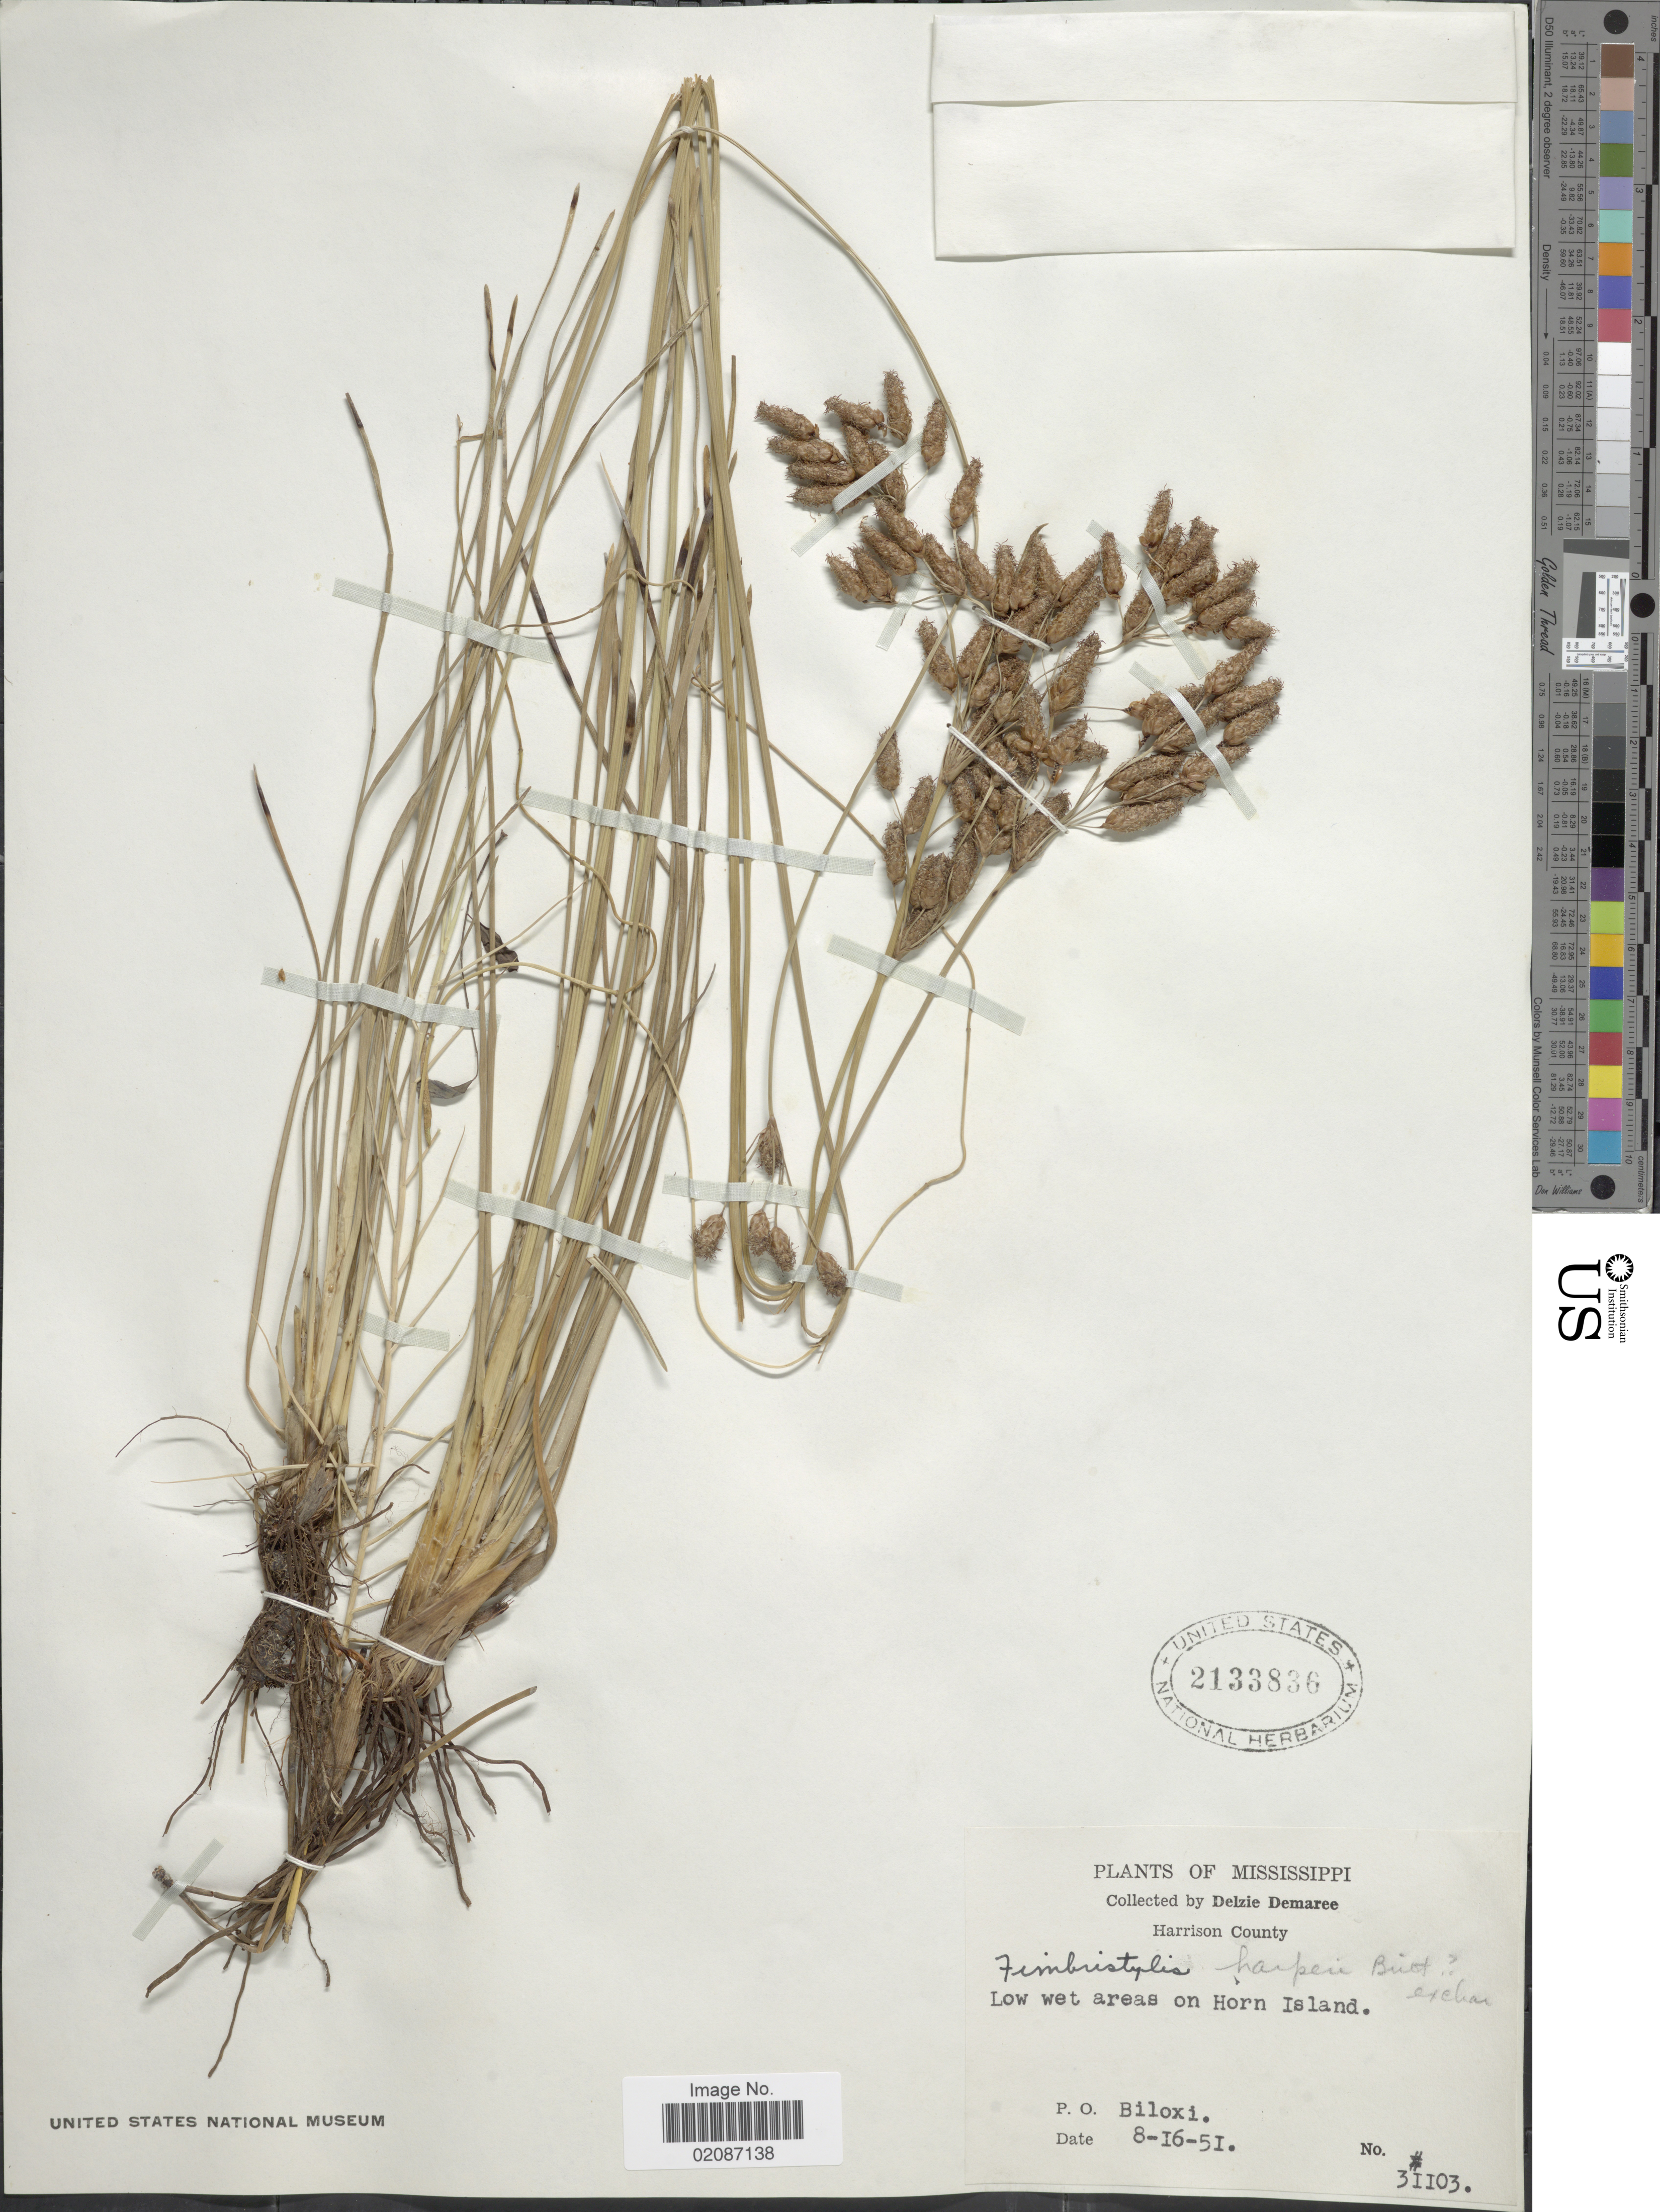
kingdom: Plantae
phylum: Tracheophyta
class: Liliopsida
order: Poales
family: Cyperaceae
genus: Fimbristylis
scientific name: Fimbristylis spadicea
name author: (L.) Vahl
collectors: D. Demaree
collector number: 31103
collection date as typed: Transcribed d/m/y: 16/8/51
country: United States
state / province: Mississippi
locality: Harrison Island, Horn Island, P.O. Biloxi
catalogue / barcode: US 2133836